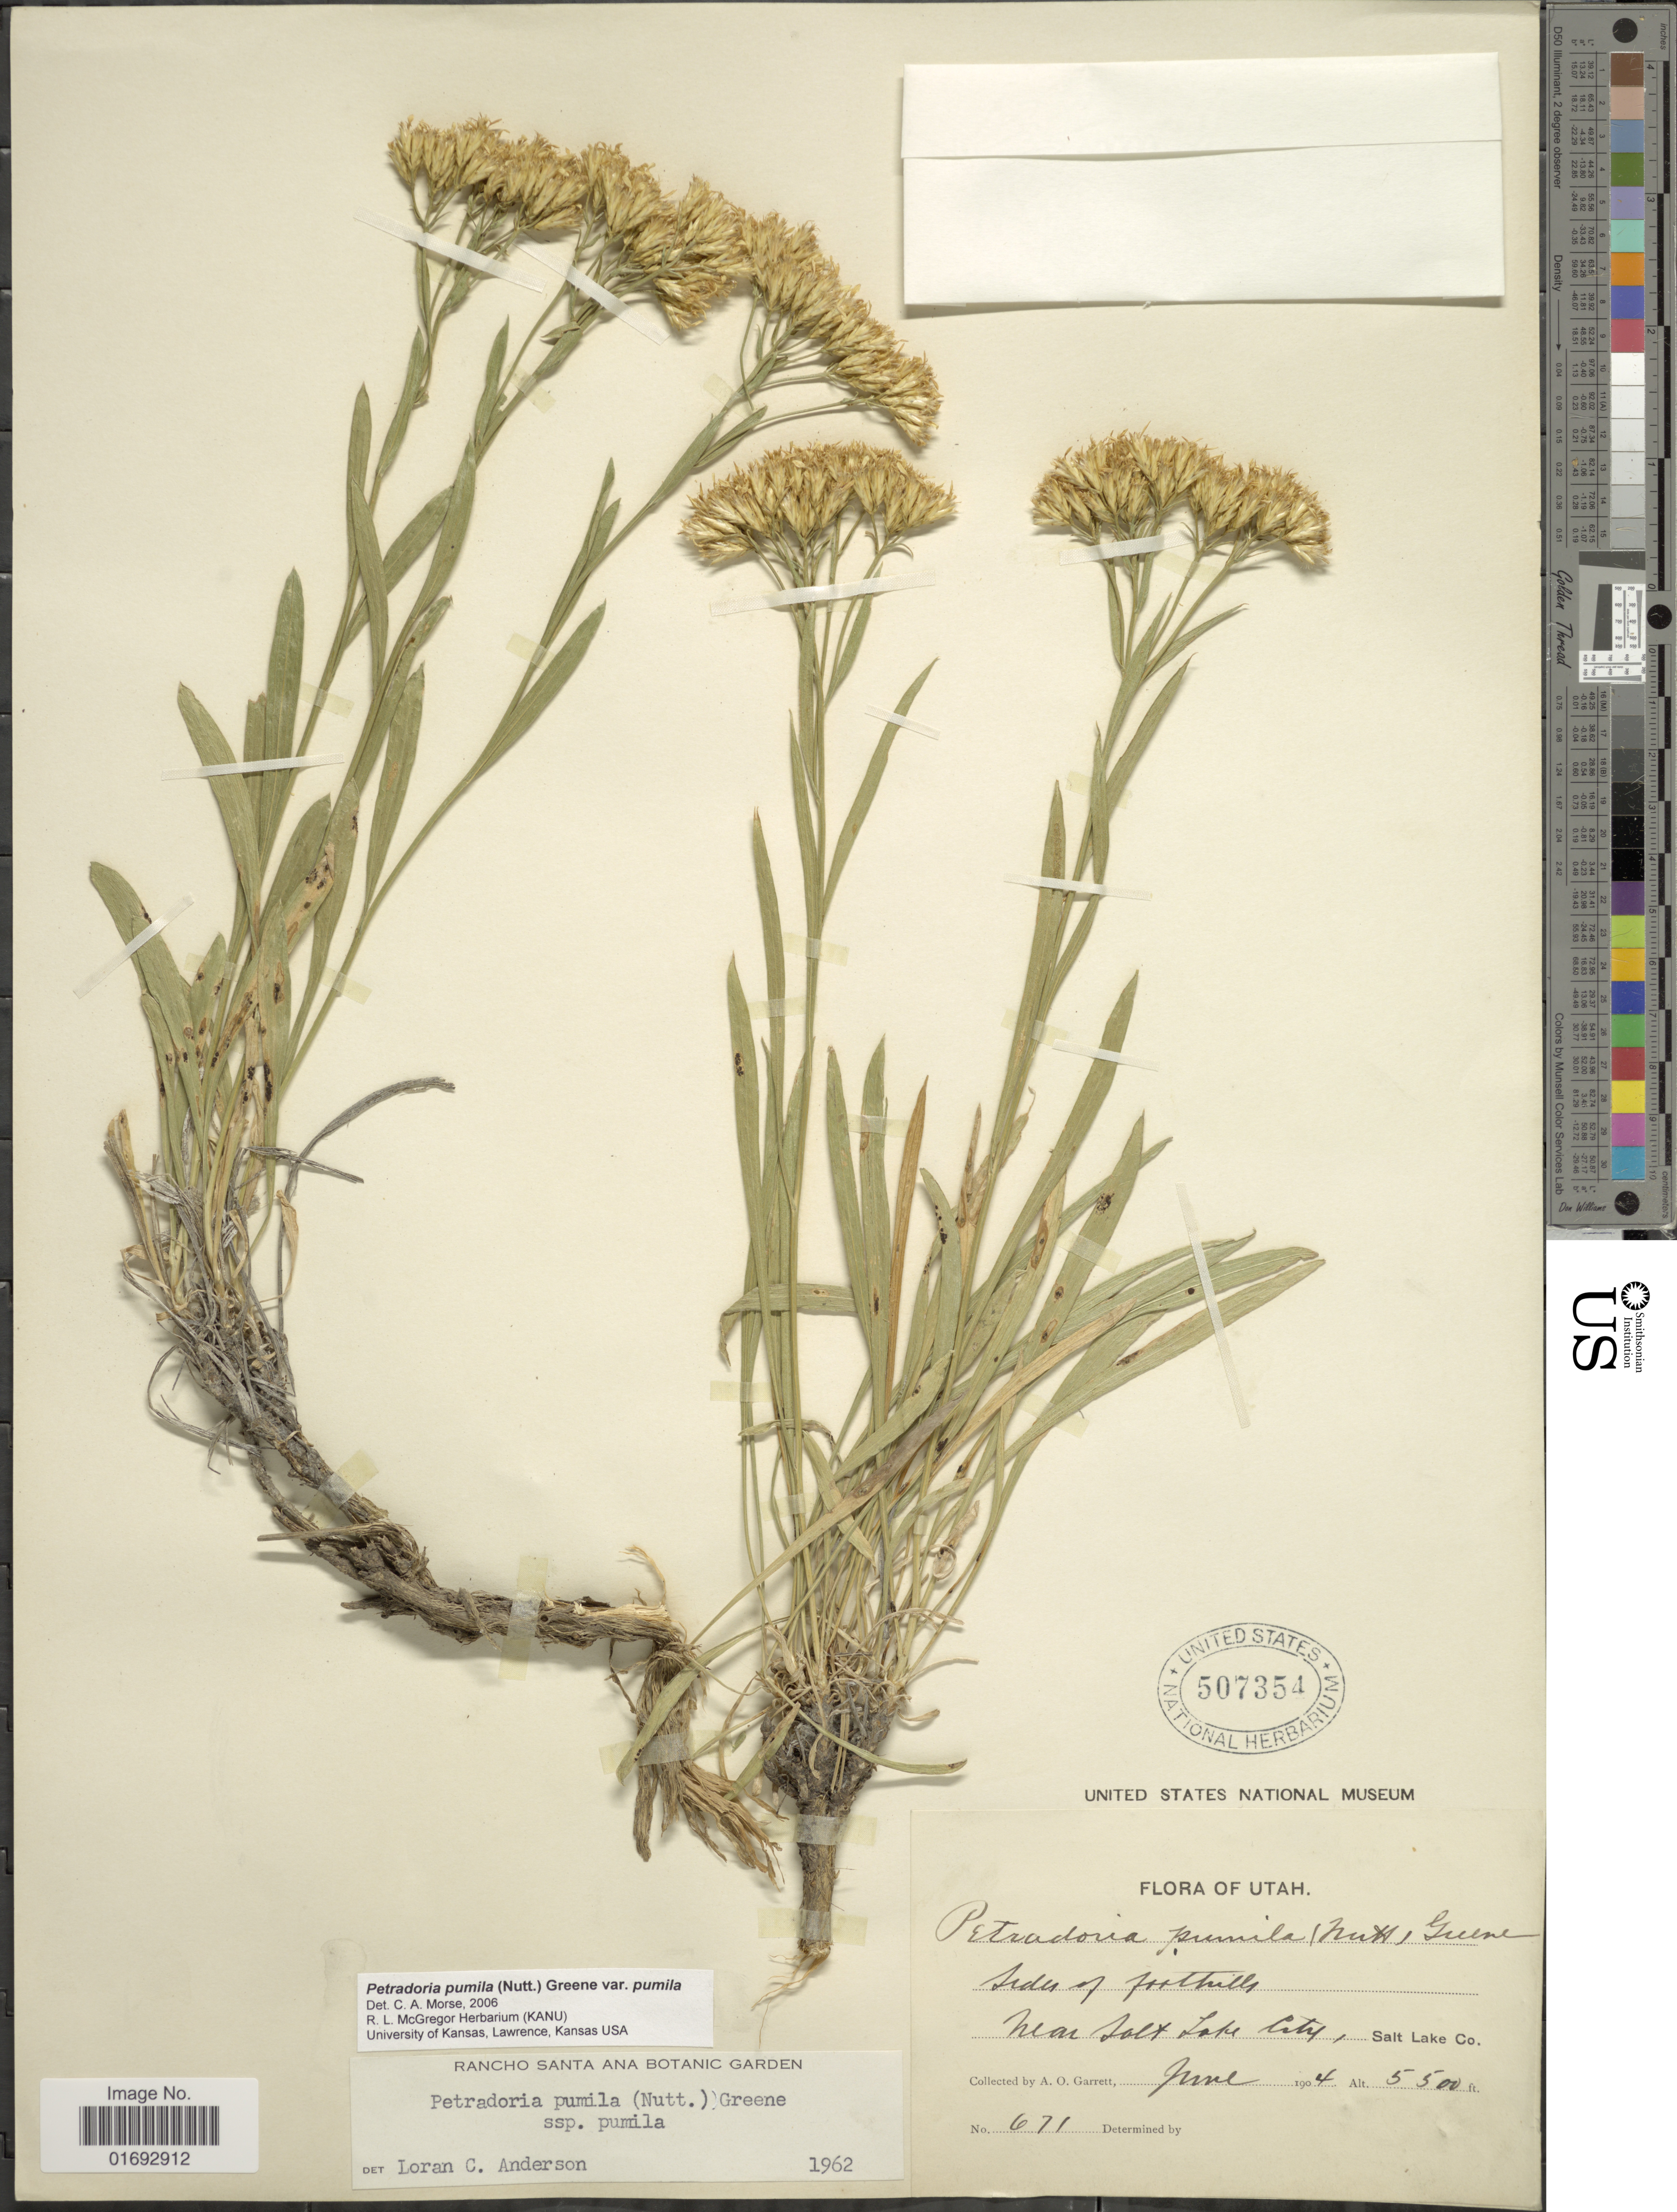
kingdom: Plantae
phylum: Tracheophyta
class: Magnoliopsida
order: Asterales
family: Asteraceae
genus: Petradoria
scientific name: Petradoria pumila var. pumila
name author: (Nutt.) Greene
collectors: A. O. Garrett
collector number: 671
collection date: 1904-06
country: United States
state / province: Utah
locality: Sides of foothills, near Salt Lake City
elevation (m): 1676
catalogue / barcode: US 507354